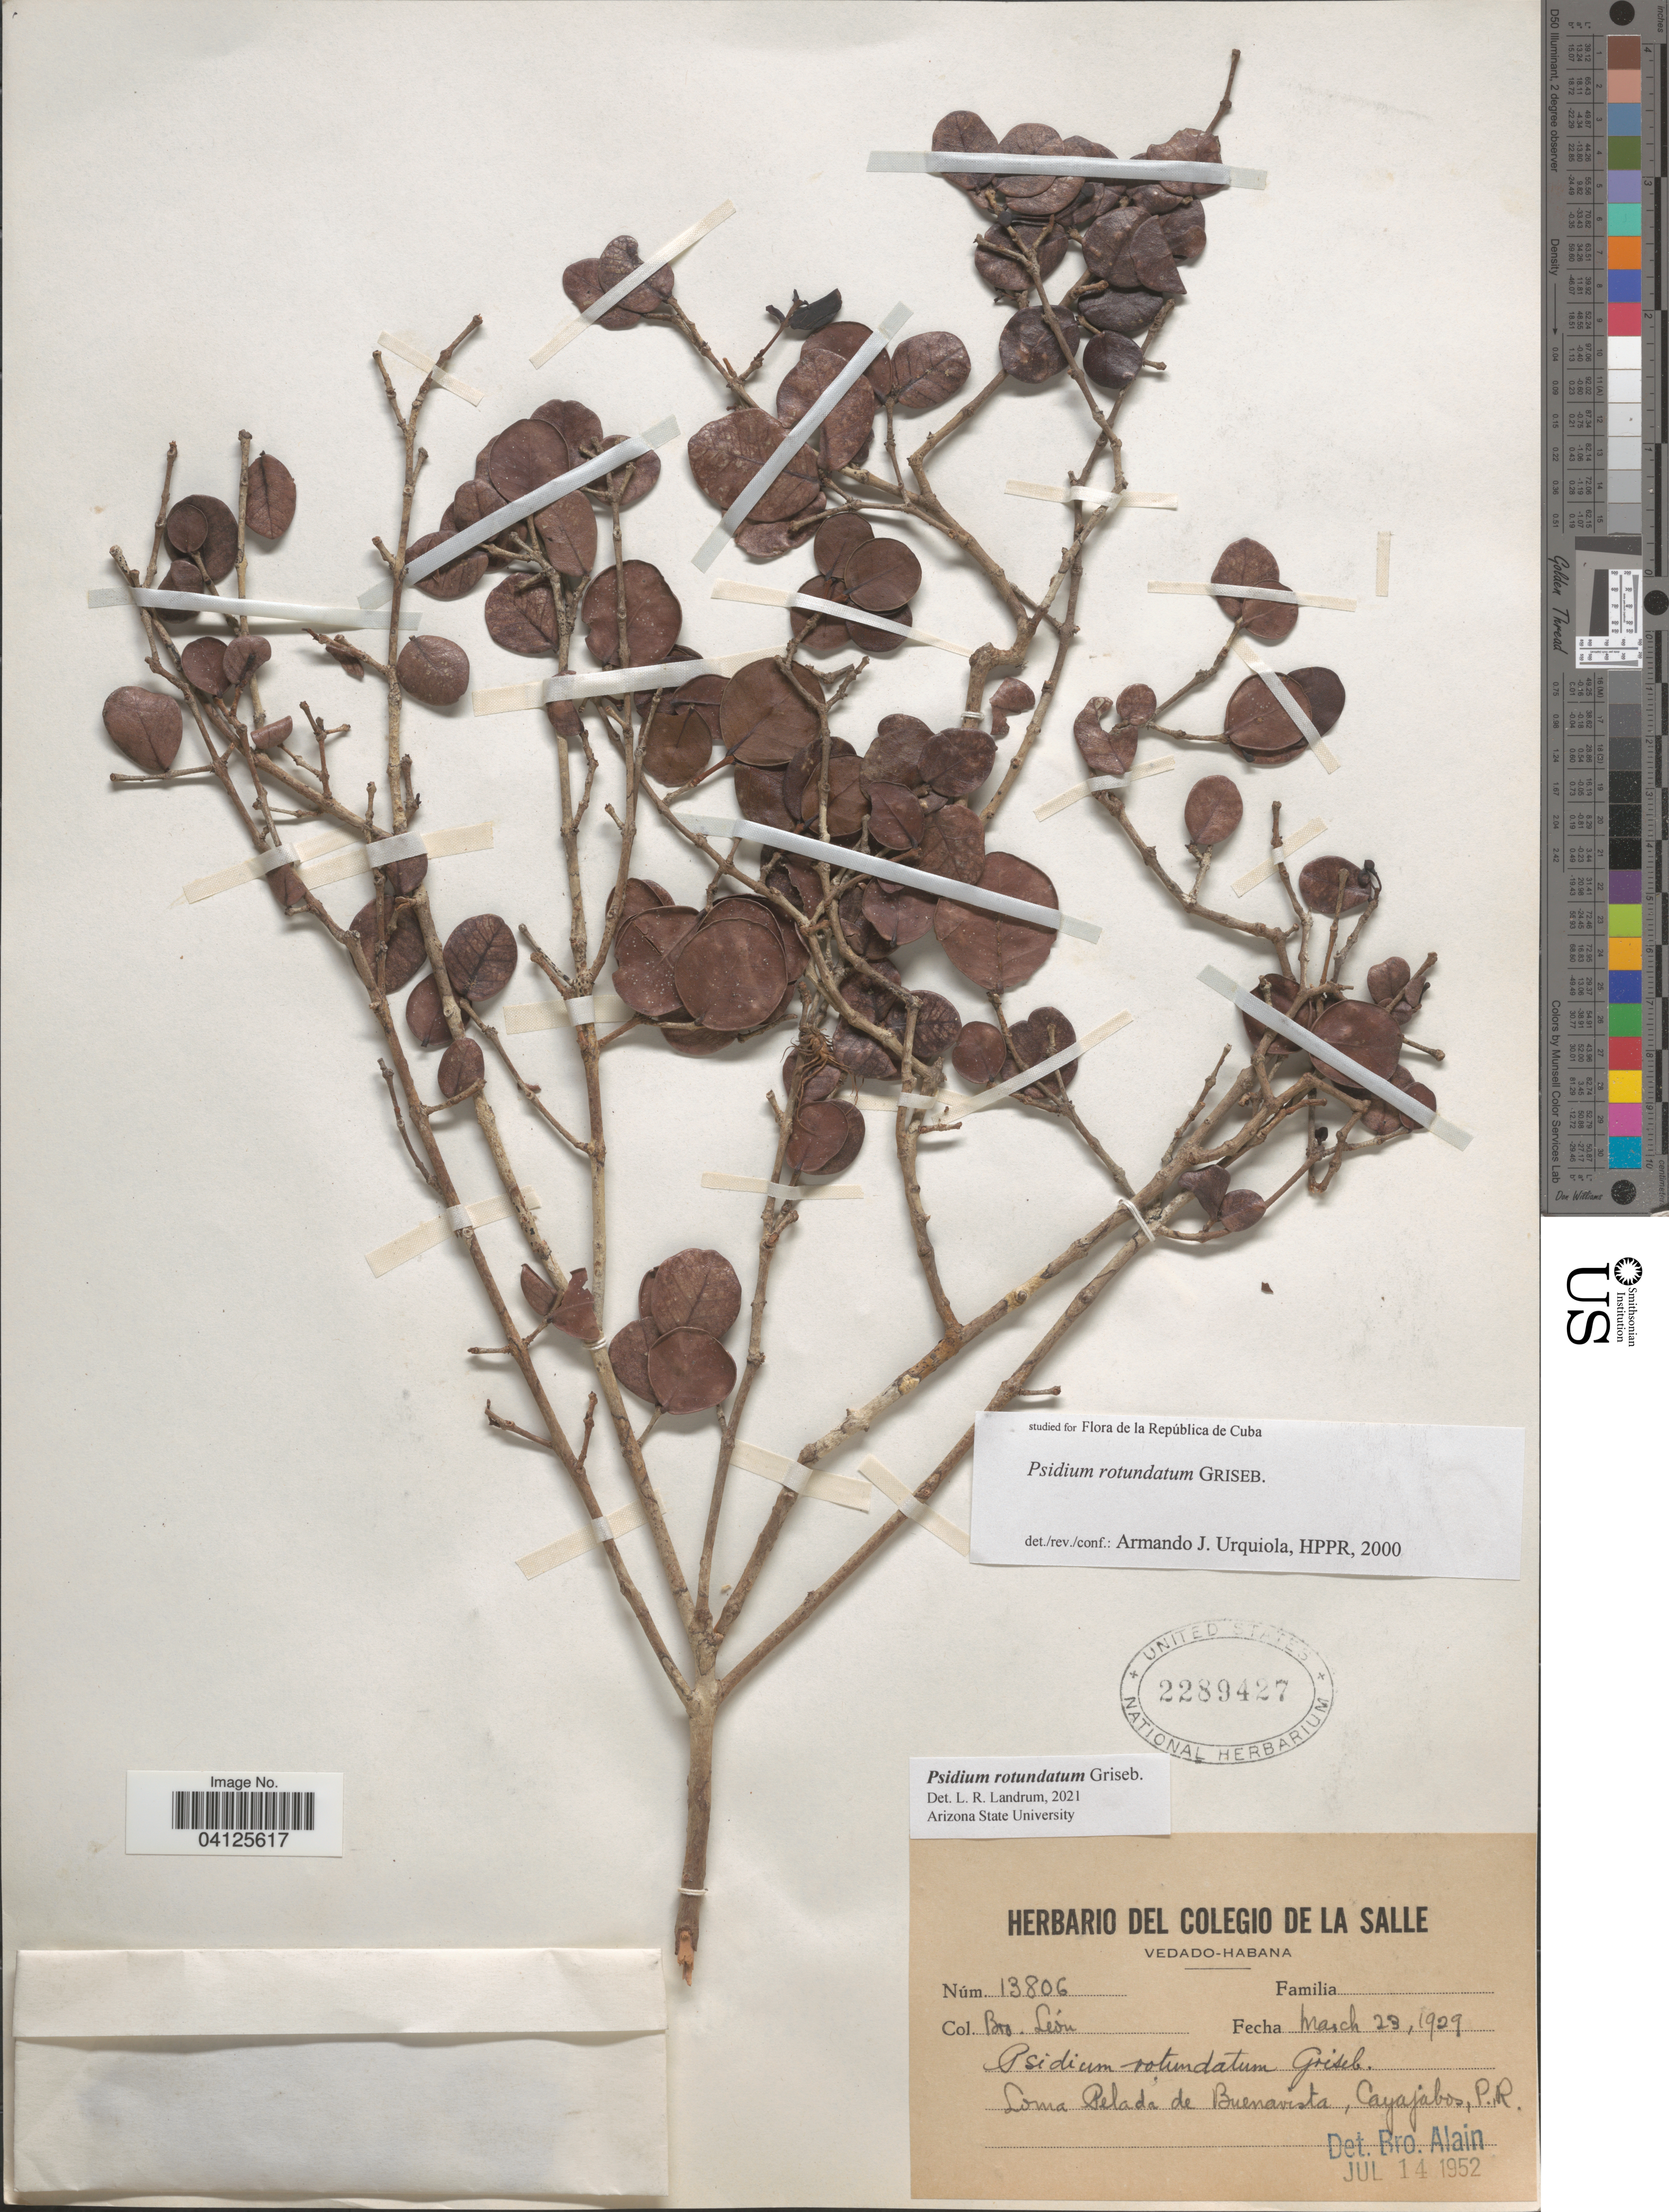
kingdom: Plantae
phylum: Tracheophyta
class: Magnoliopsida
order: Myrtales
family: Myrtaceae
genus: Psidium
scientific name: Psidium rotundatum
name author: Griseb.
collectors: Bro. León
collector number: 13806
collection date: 1929-03-23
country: Puerto Rico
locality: Loma Pelada de Buenavista, Cayajabos.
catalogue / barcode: US 2289427